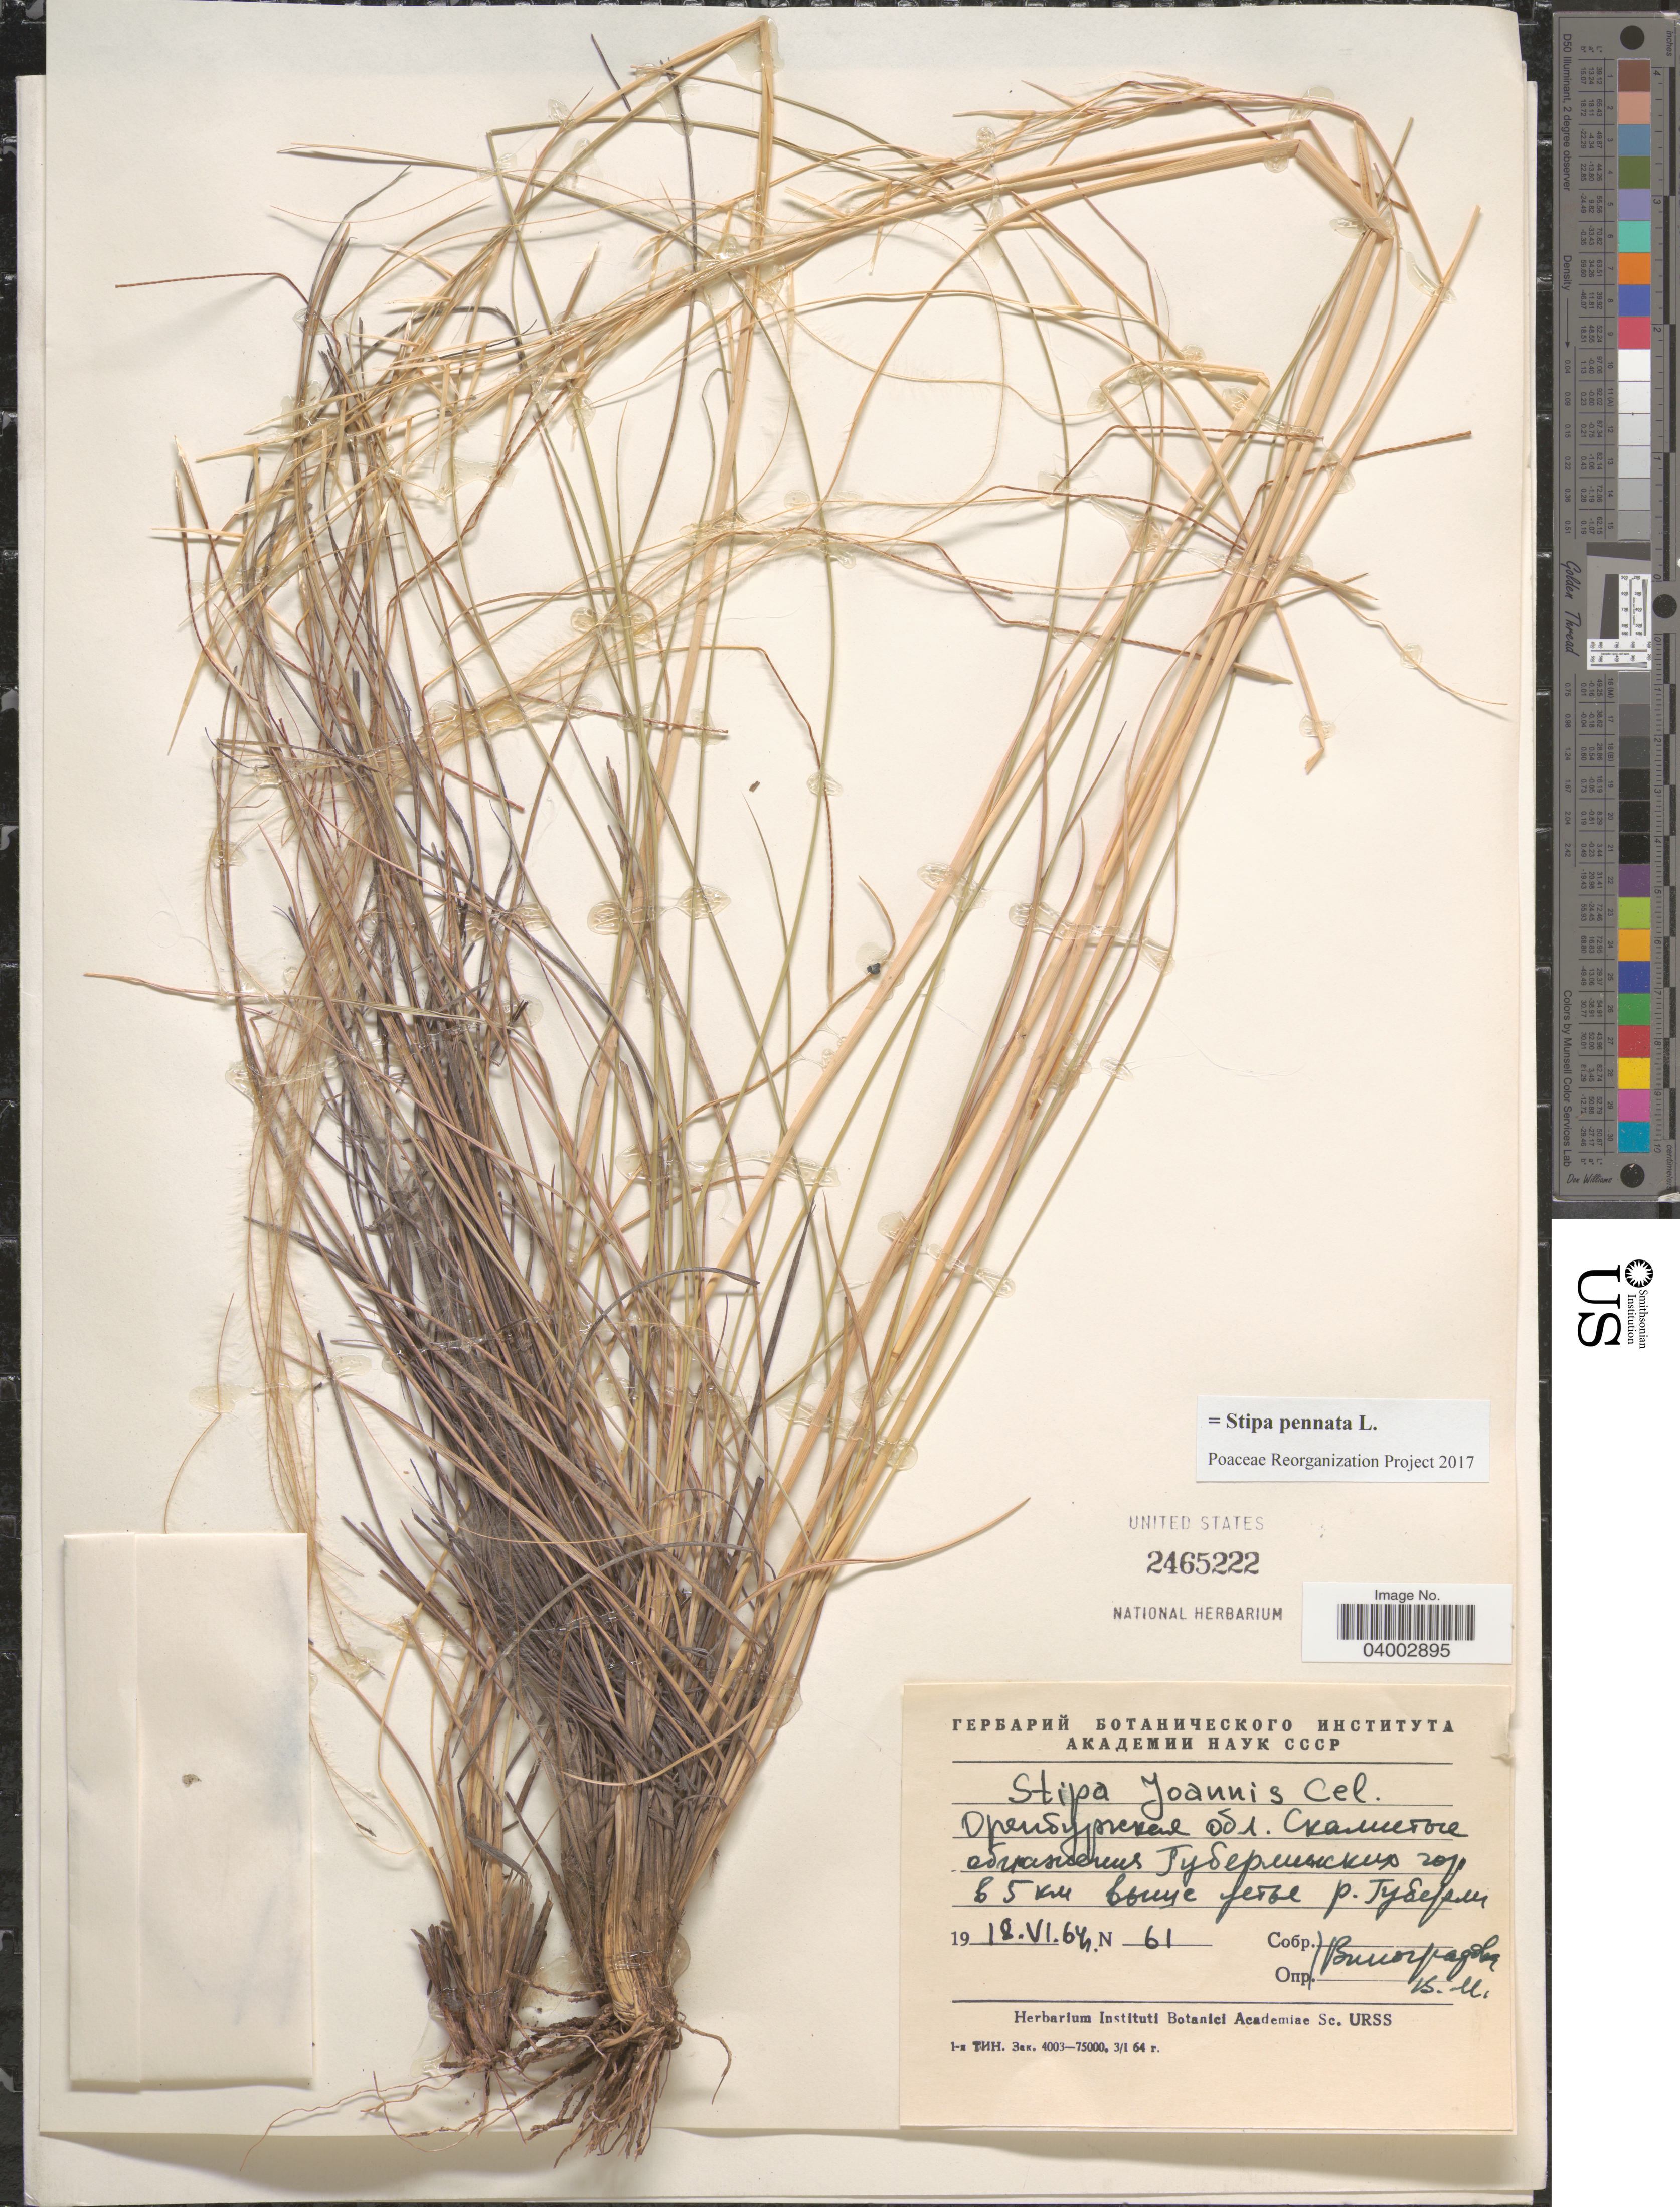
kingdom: Plantae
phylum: Tracheophyta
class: Liliopsida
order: Poales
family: Poaceae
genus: Stipa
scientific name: Stipa pennata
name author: L.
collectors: V. Vinogradova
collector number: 61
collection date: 1964-06-18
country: Russian Federation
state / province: Orenburg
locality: Guberlinskiye Mts, 5 km from mouth of river Guberlya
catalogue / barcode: US 2465222